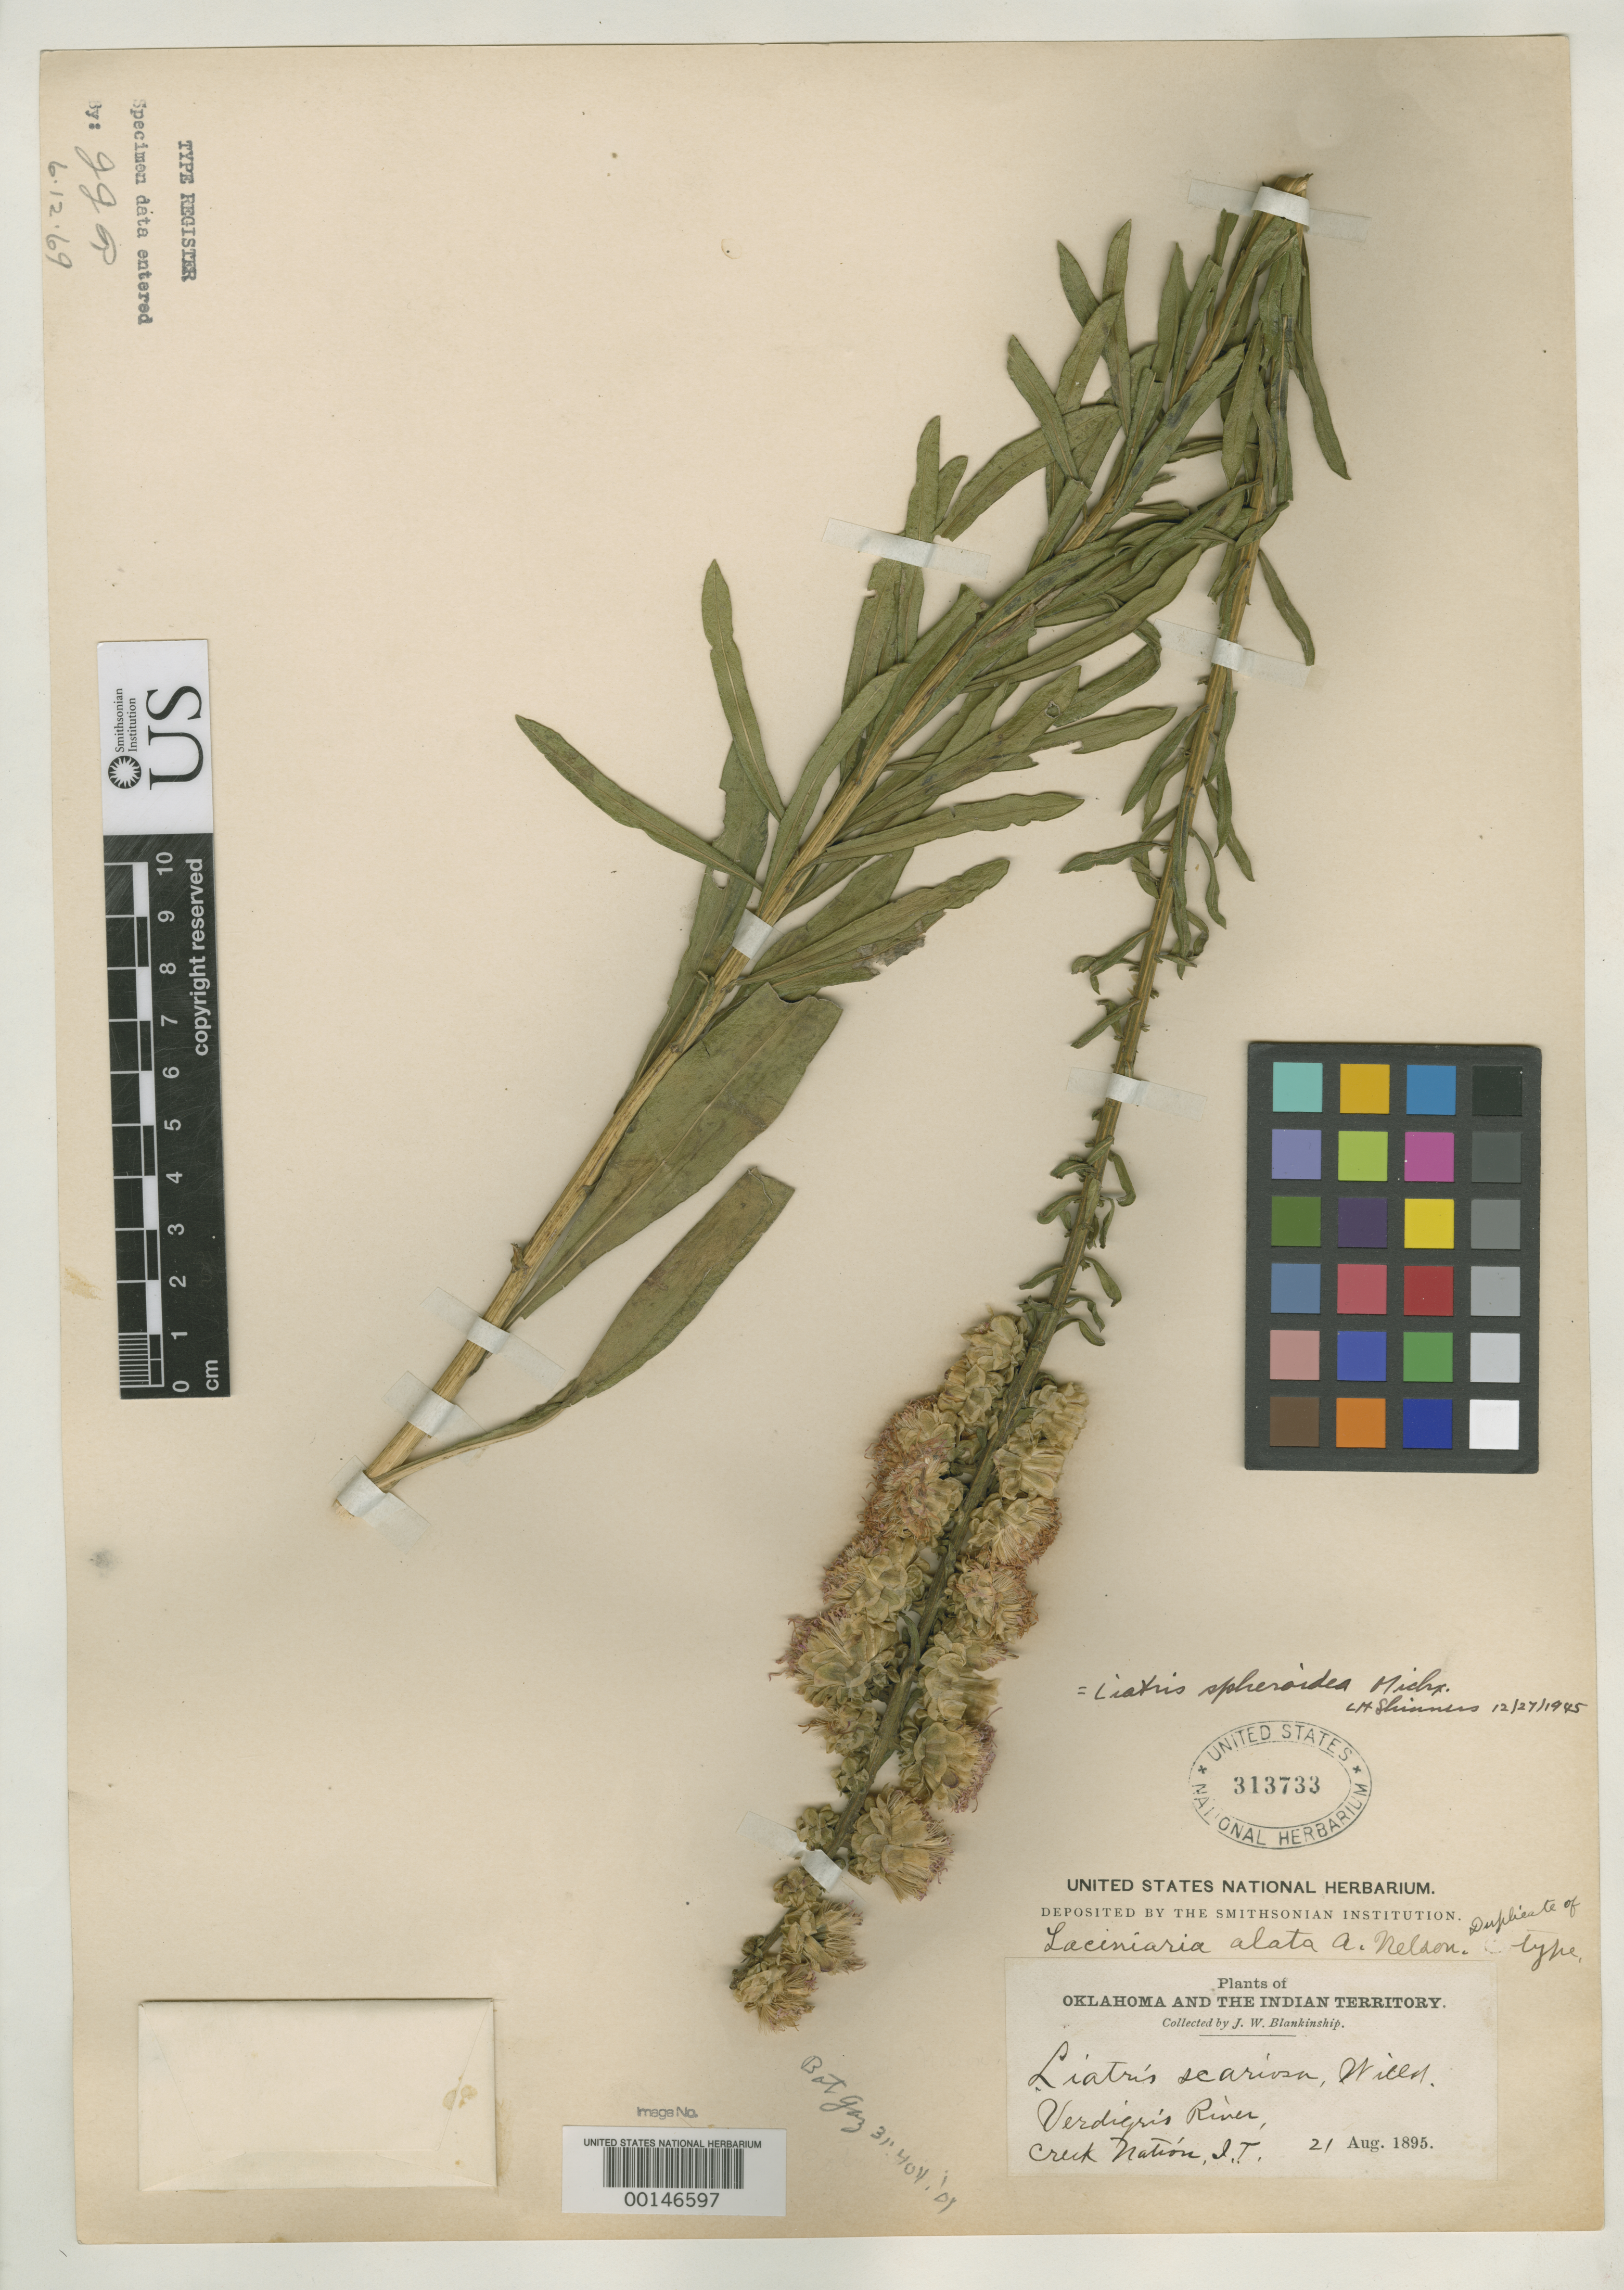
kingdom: Plantae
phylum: Tracheophyta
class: Magnoliopsida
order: Asterales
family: Asteraceae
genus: Lacinaria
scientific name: Lacinaria alata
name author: A. Nelson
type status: Type Collection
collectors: J. W. Blankinship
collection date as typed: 21 Aug 1895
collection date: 1895-08-21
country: United States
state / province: Oklahoma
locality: Vertigris River.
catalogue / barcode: US 313733